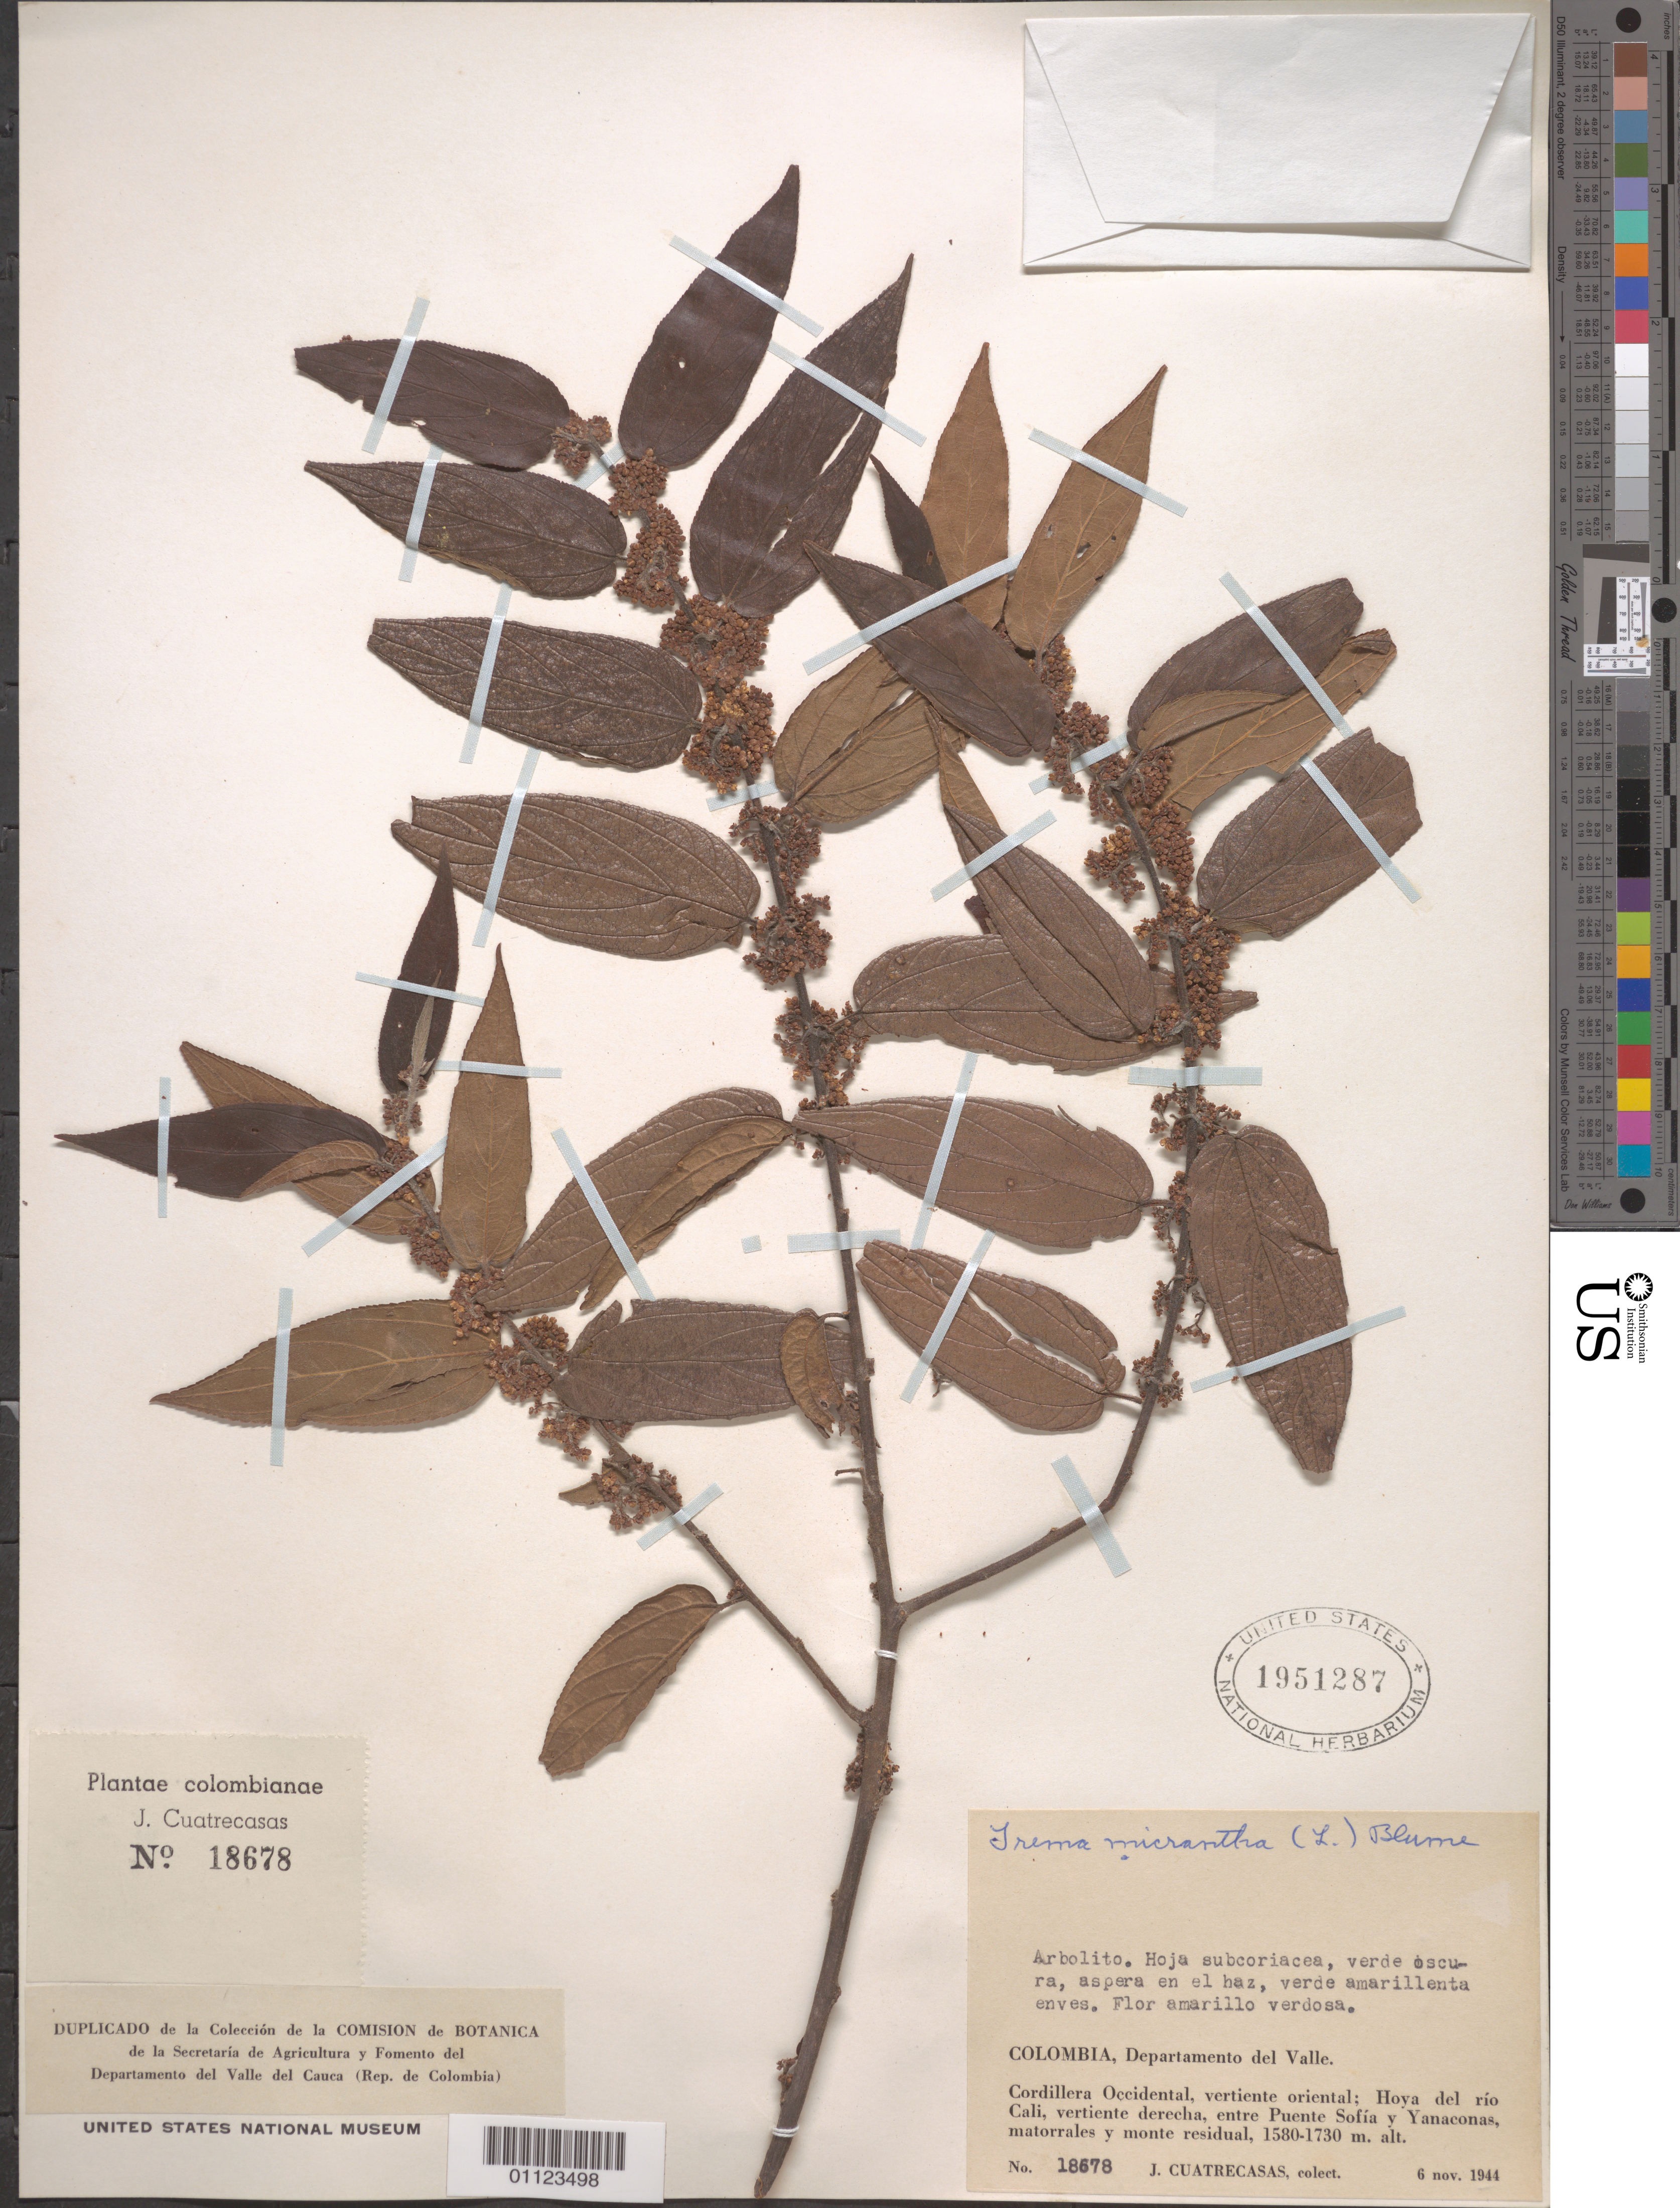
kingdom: Plantae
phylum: Tracheophyta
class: Magnoliopsida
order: Rosales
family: Cannabaceae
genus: Trema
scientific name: Trema micranthum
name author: (L.) Blume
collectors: J. Cuatrecasas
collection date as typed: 06 Nov 1944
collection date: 1944-11-06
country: Colombia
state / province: Valle del Cauca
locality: Cordillera Occidental, Vertiente Occidental; Hoya del Rio Cali, Vertiente Derecha, between Puente Sofia and Yanaconas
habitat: Matorrales y monets residual.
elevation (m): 1580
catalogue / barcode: US 1951287